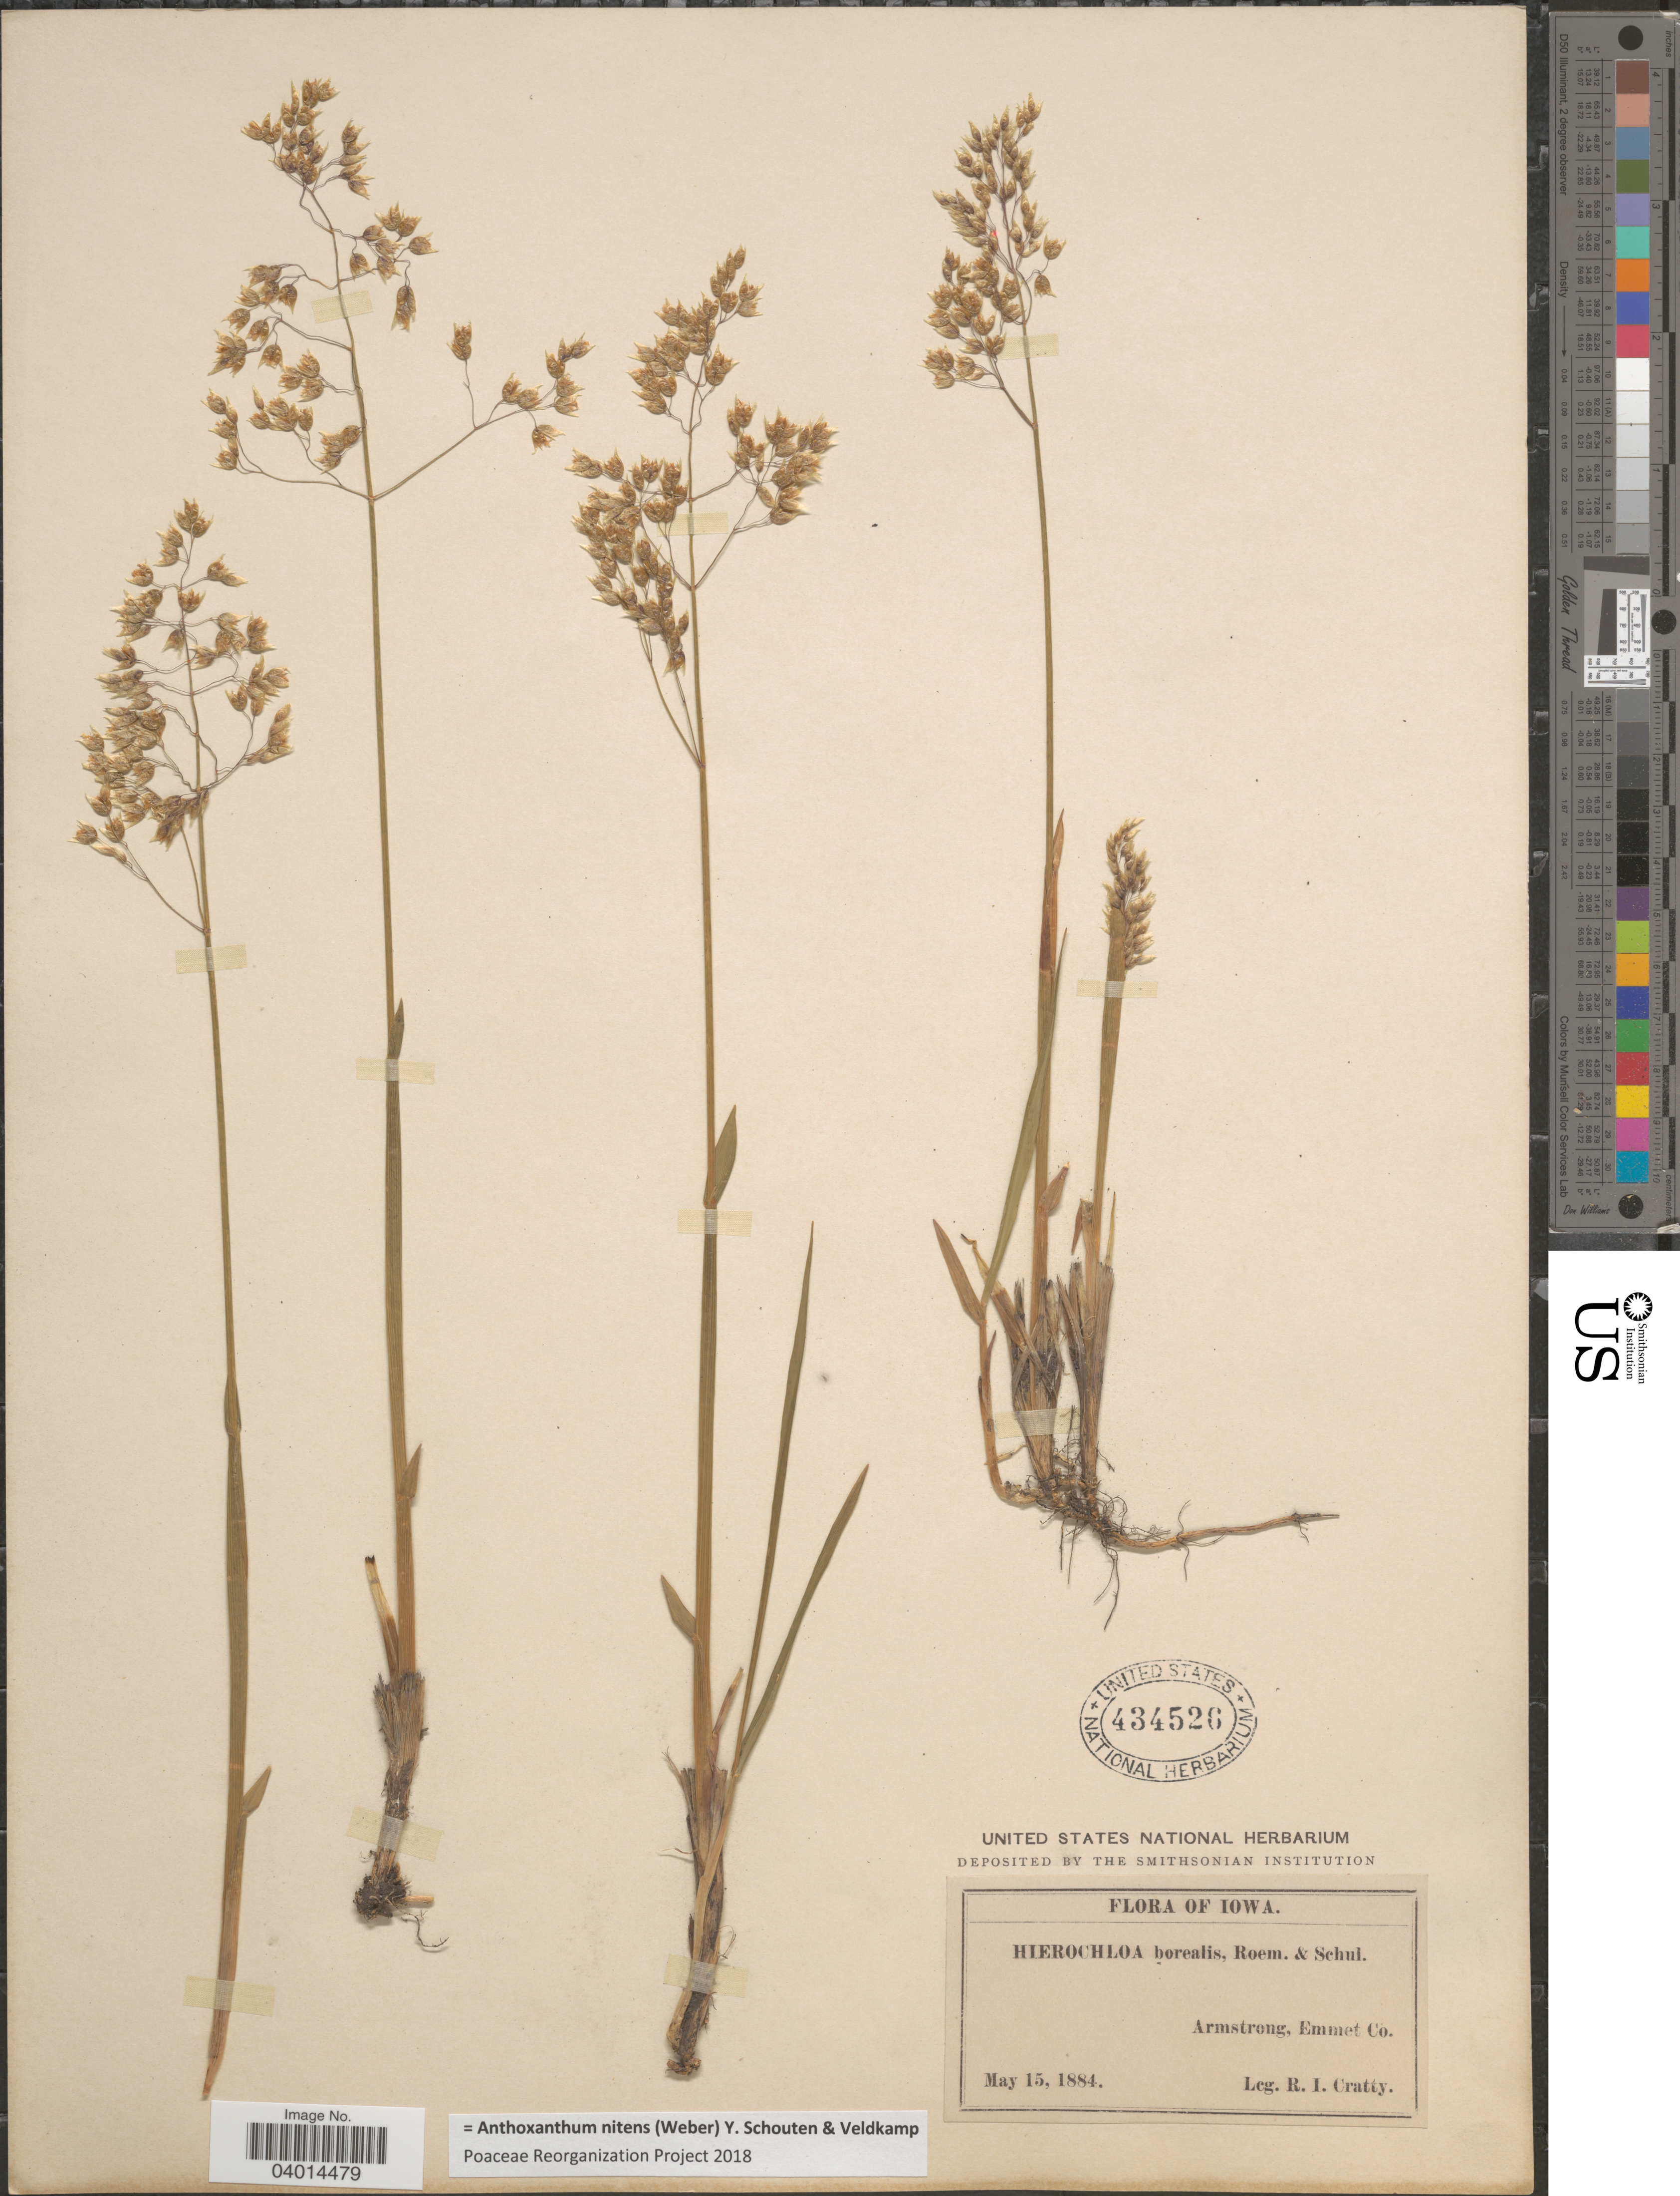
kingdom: Plantae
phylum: Tracheophyta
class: Liliopsida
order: Poales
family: Poaceae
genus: Anthoxanthum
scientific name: Anthoxanthum nitens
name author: (G.H. Weber) R.T.A. Schouten & Veldkamp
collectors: R. Cratty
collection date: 1884-05-15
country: United States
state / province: Iowa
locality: Armstrong, Emmet Co.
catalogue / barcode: US 434526